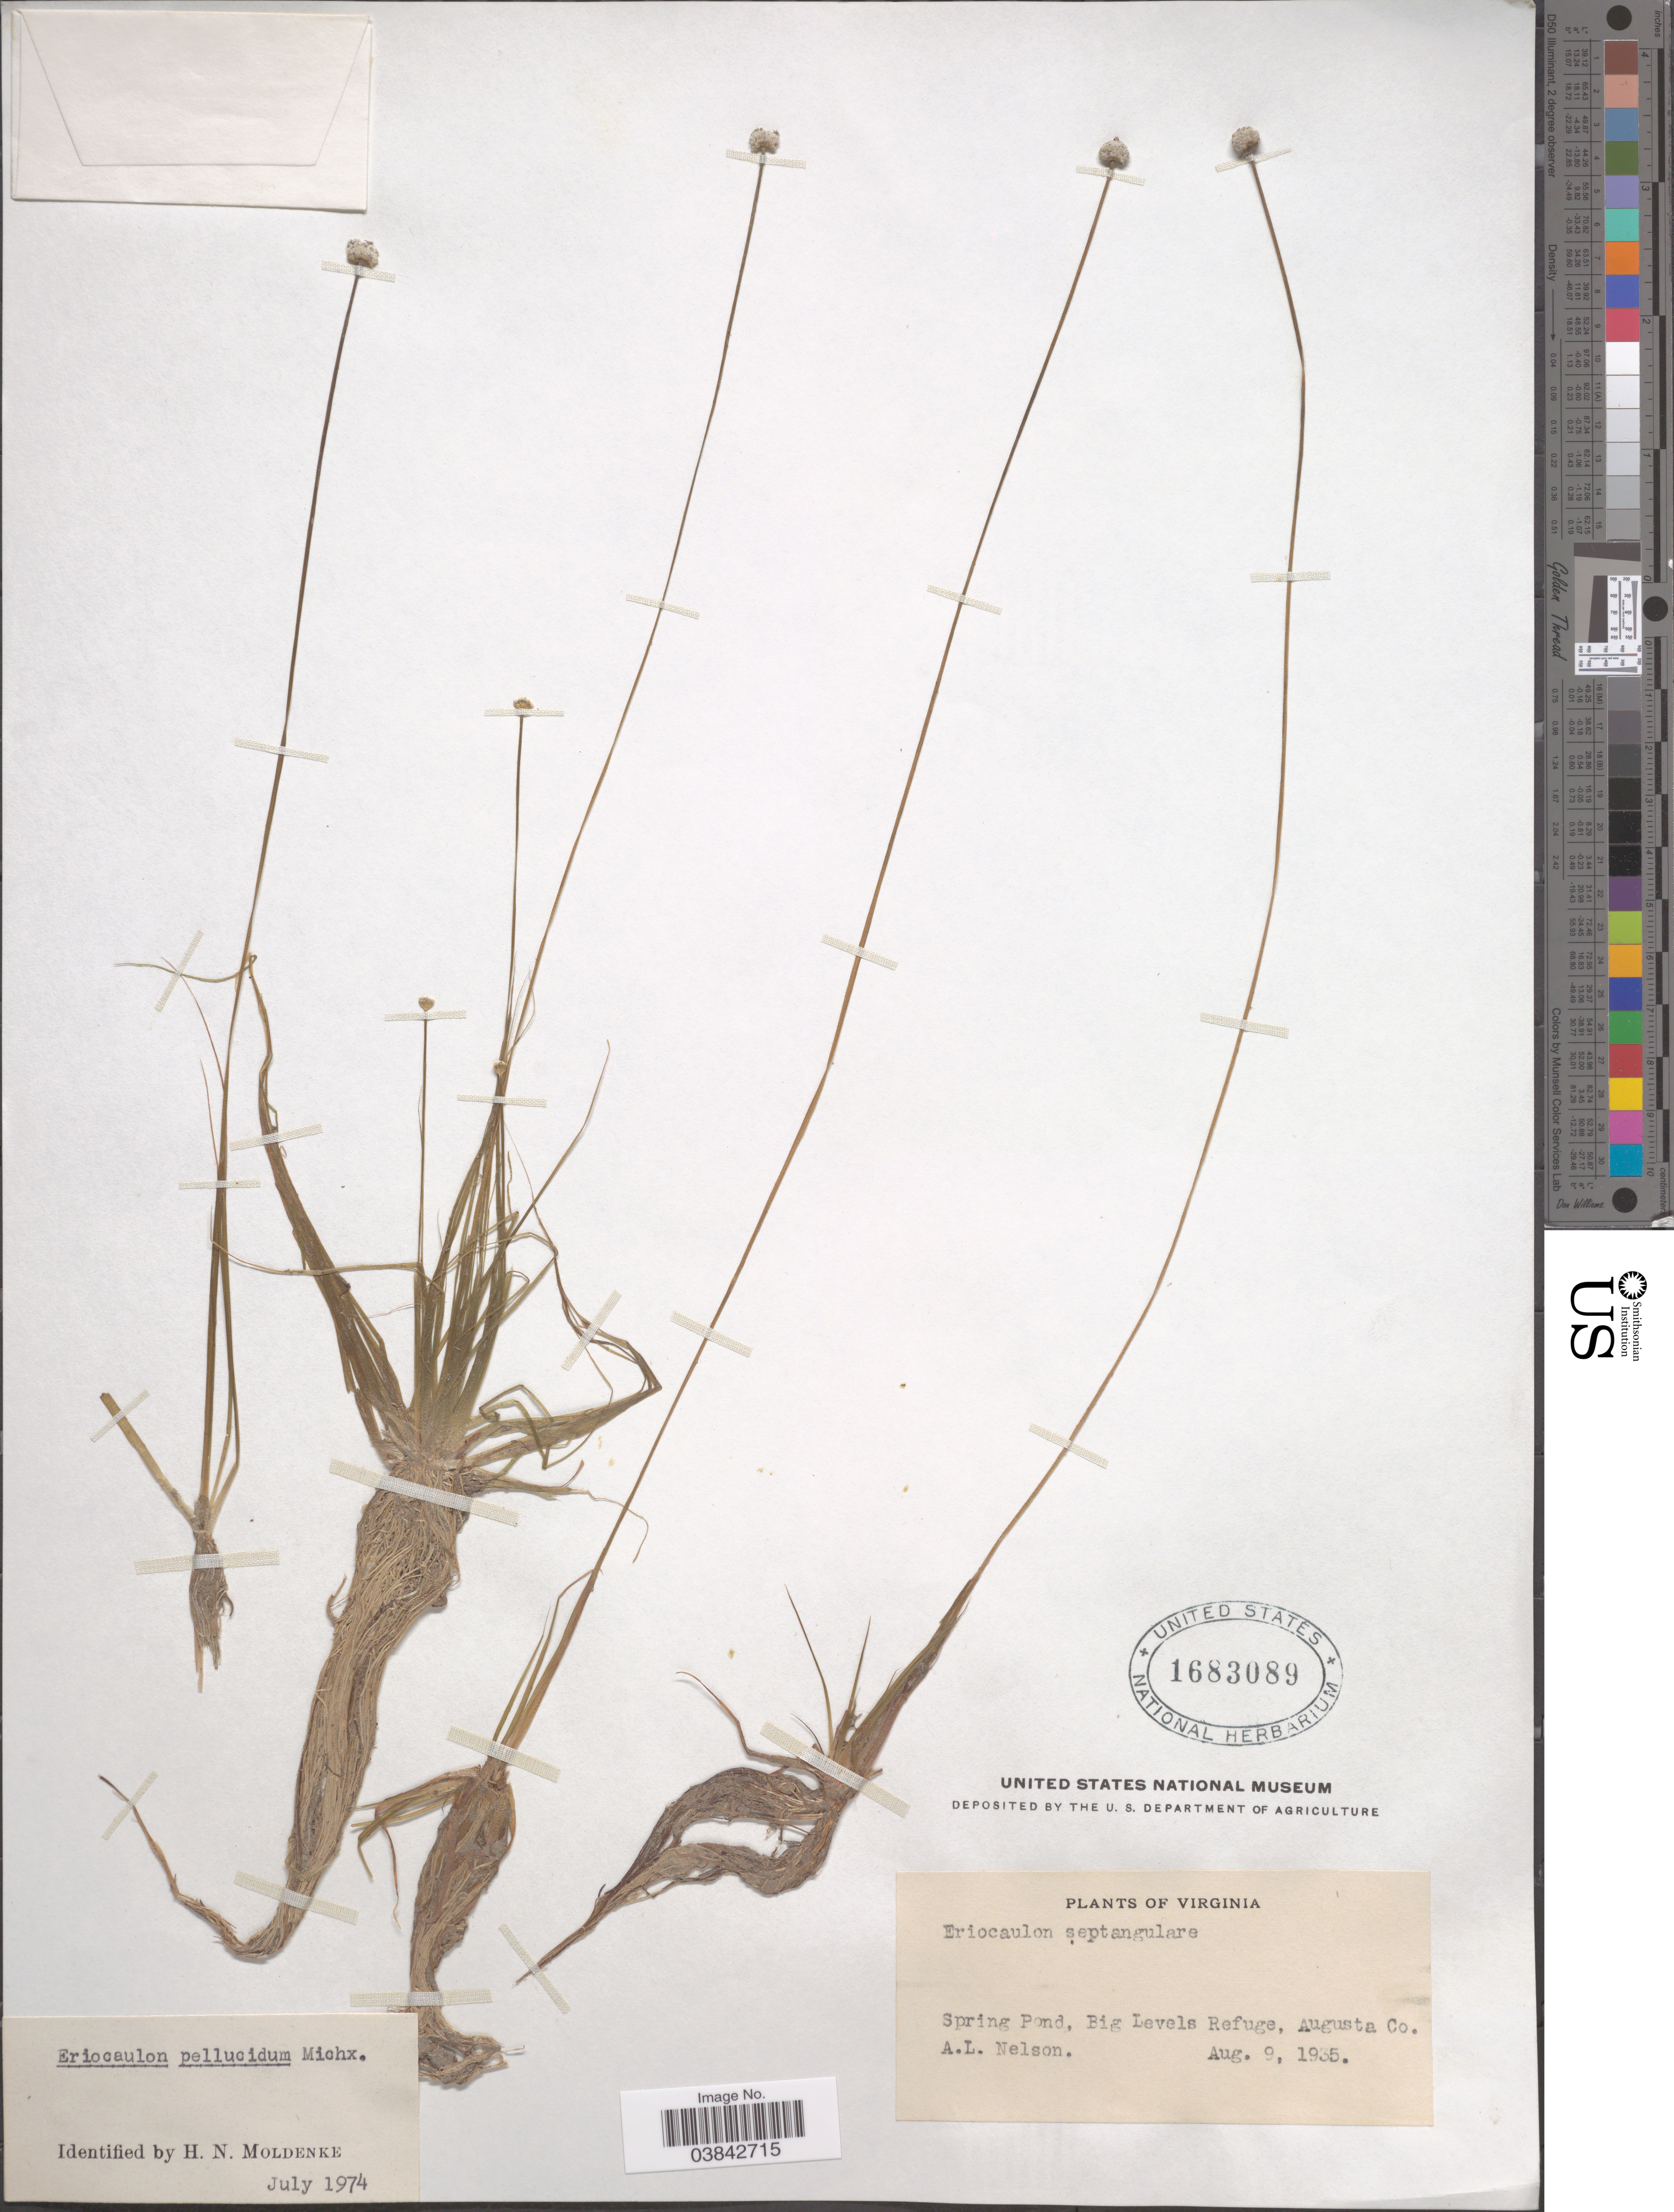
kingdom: Plantae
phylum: Tracheophyta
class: Liliopsida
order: Poales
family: Eriocaulaceae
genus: Eriocaulon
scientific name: Eriocaulon aquaticum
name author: (Hill) Druce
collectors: A. L. Nelson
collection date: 1935-08-09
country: United States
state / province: Virginia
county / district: Augusta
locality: Spring Pond, Big Levels Refuge, Augusta Co.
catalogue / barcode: US 1683089